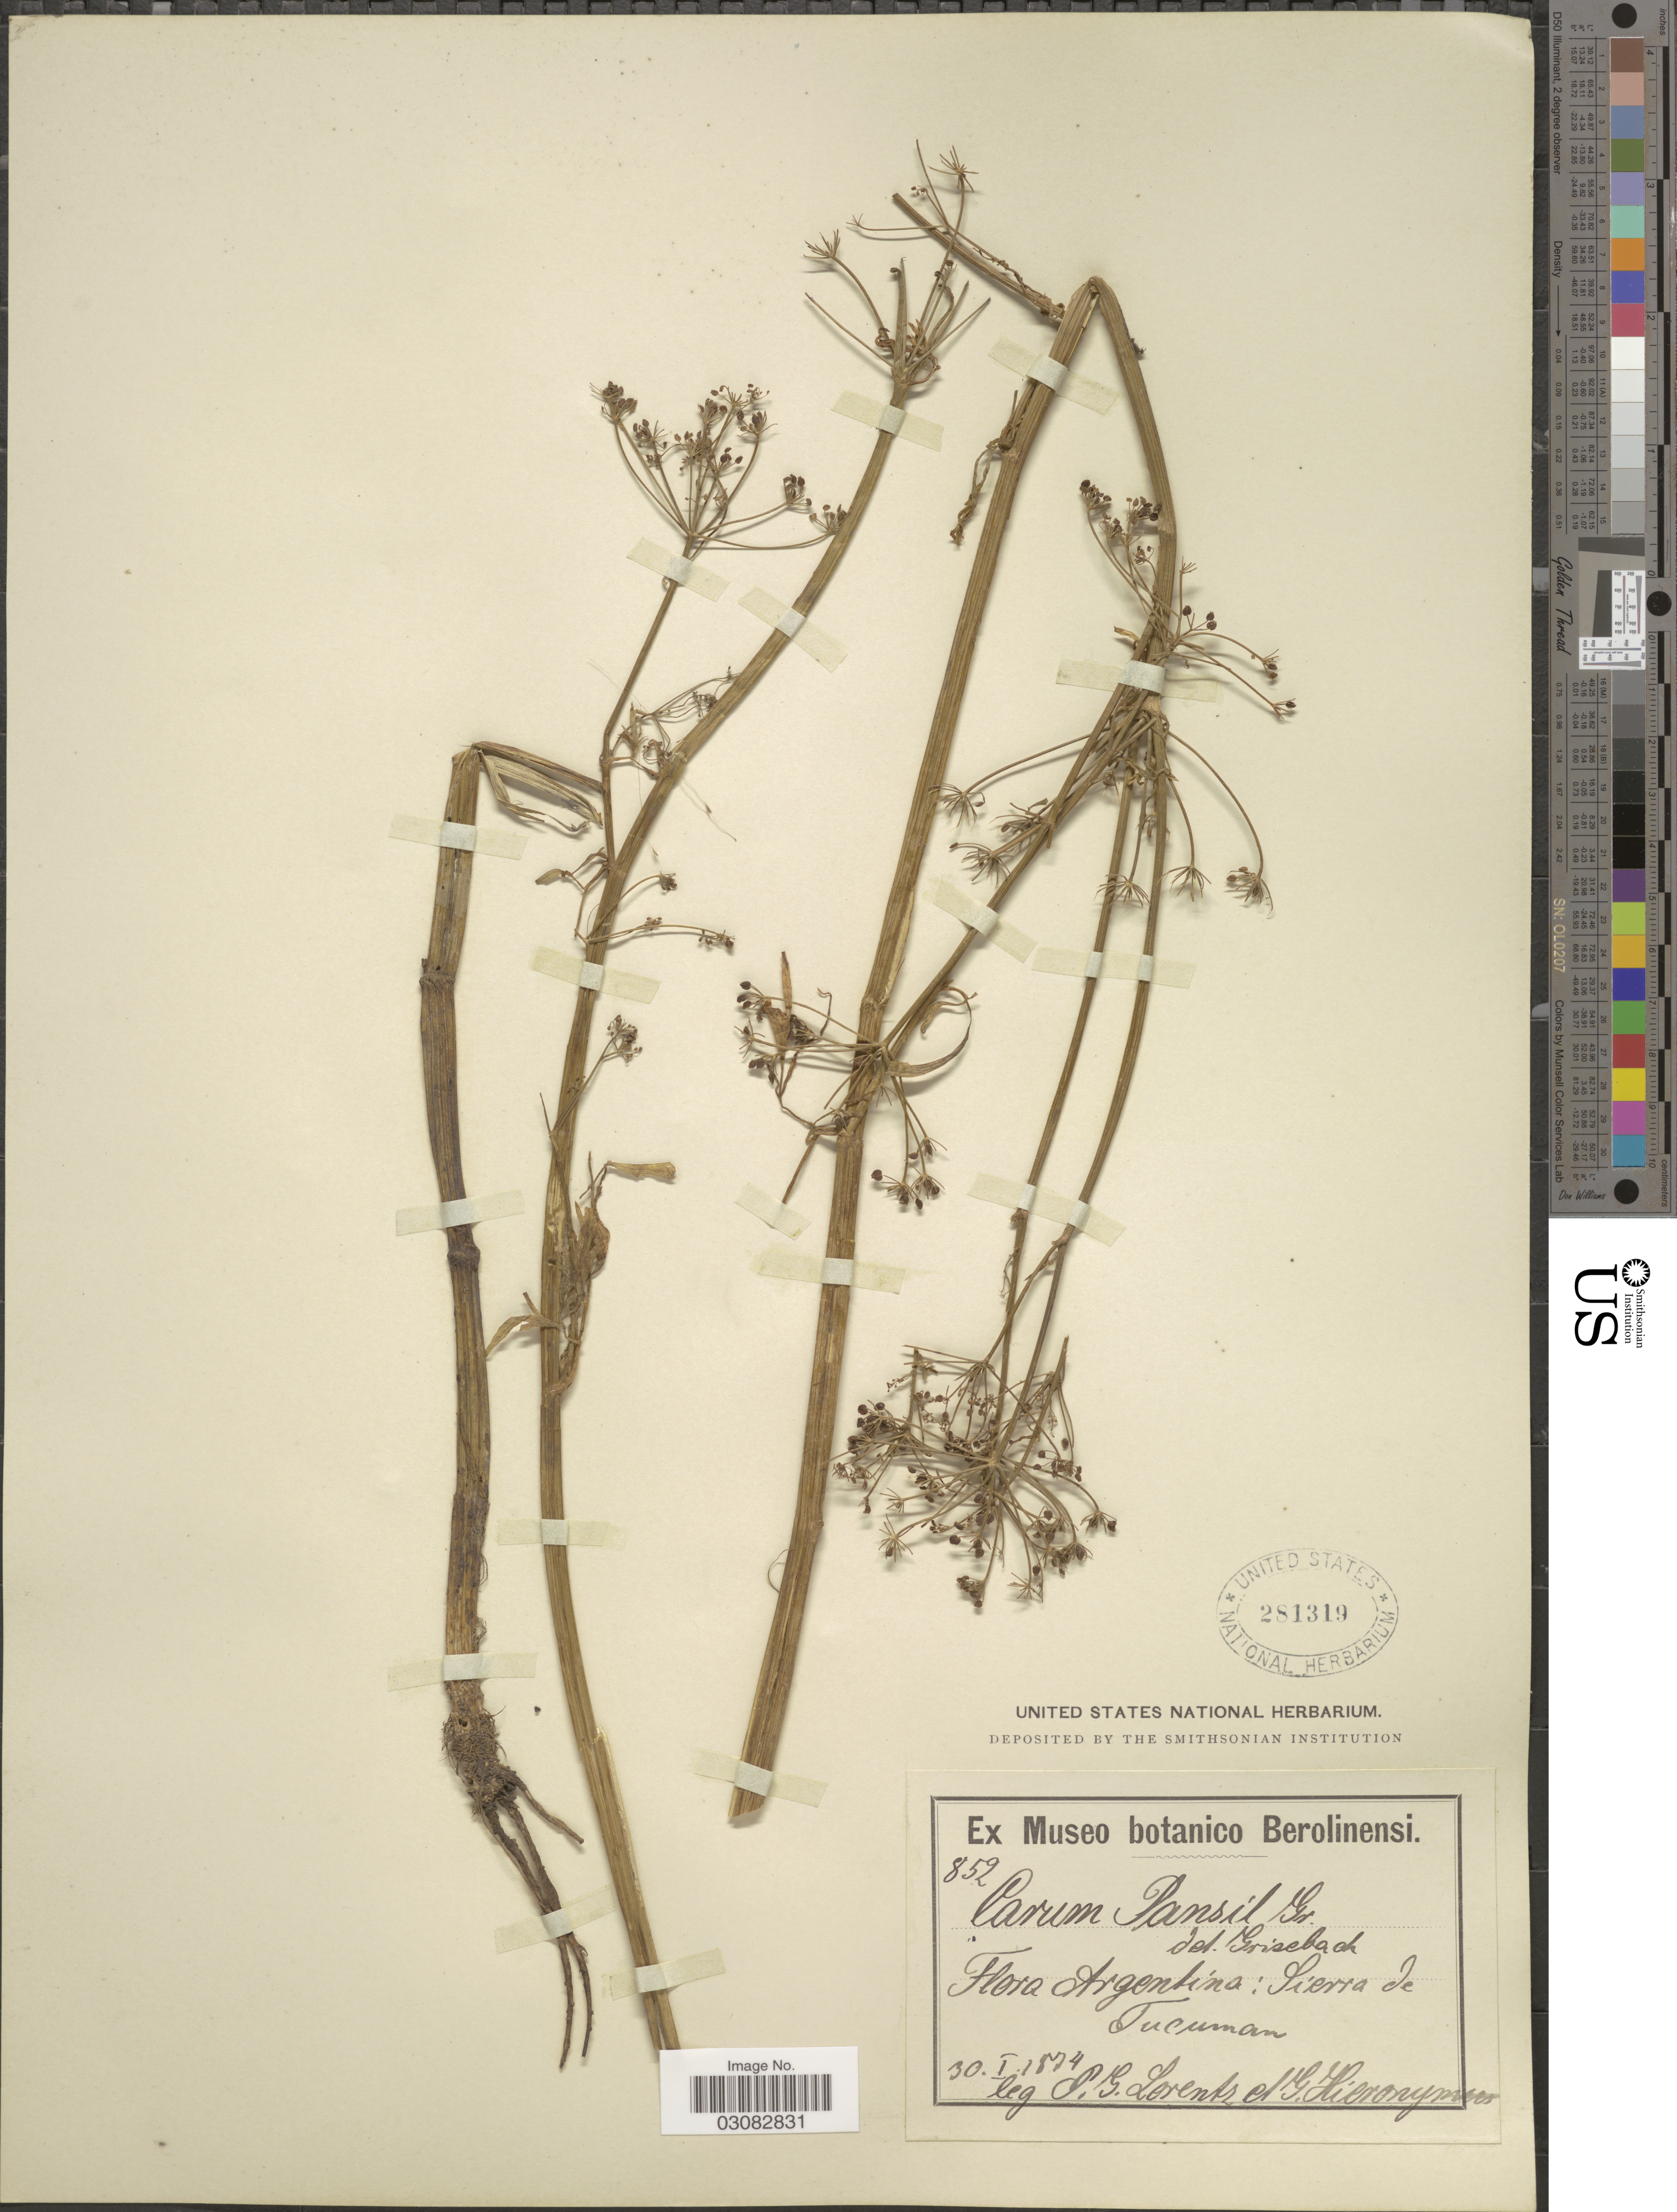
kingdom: Plantae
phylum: Tracheophyta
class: Magnoliopsida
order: Apiales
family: Apiaceae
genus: Apium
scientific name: Apium panul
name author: Reiche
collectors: P. G. Lorentz & G. H. Hieronymus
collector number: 852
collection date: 1874-01-30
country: Argentina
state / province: Tucuman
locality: Sierra de Tucuman.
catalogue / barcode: US 281319